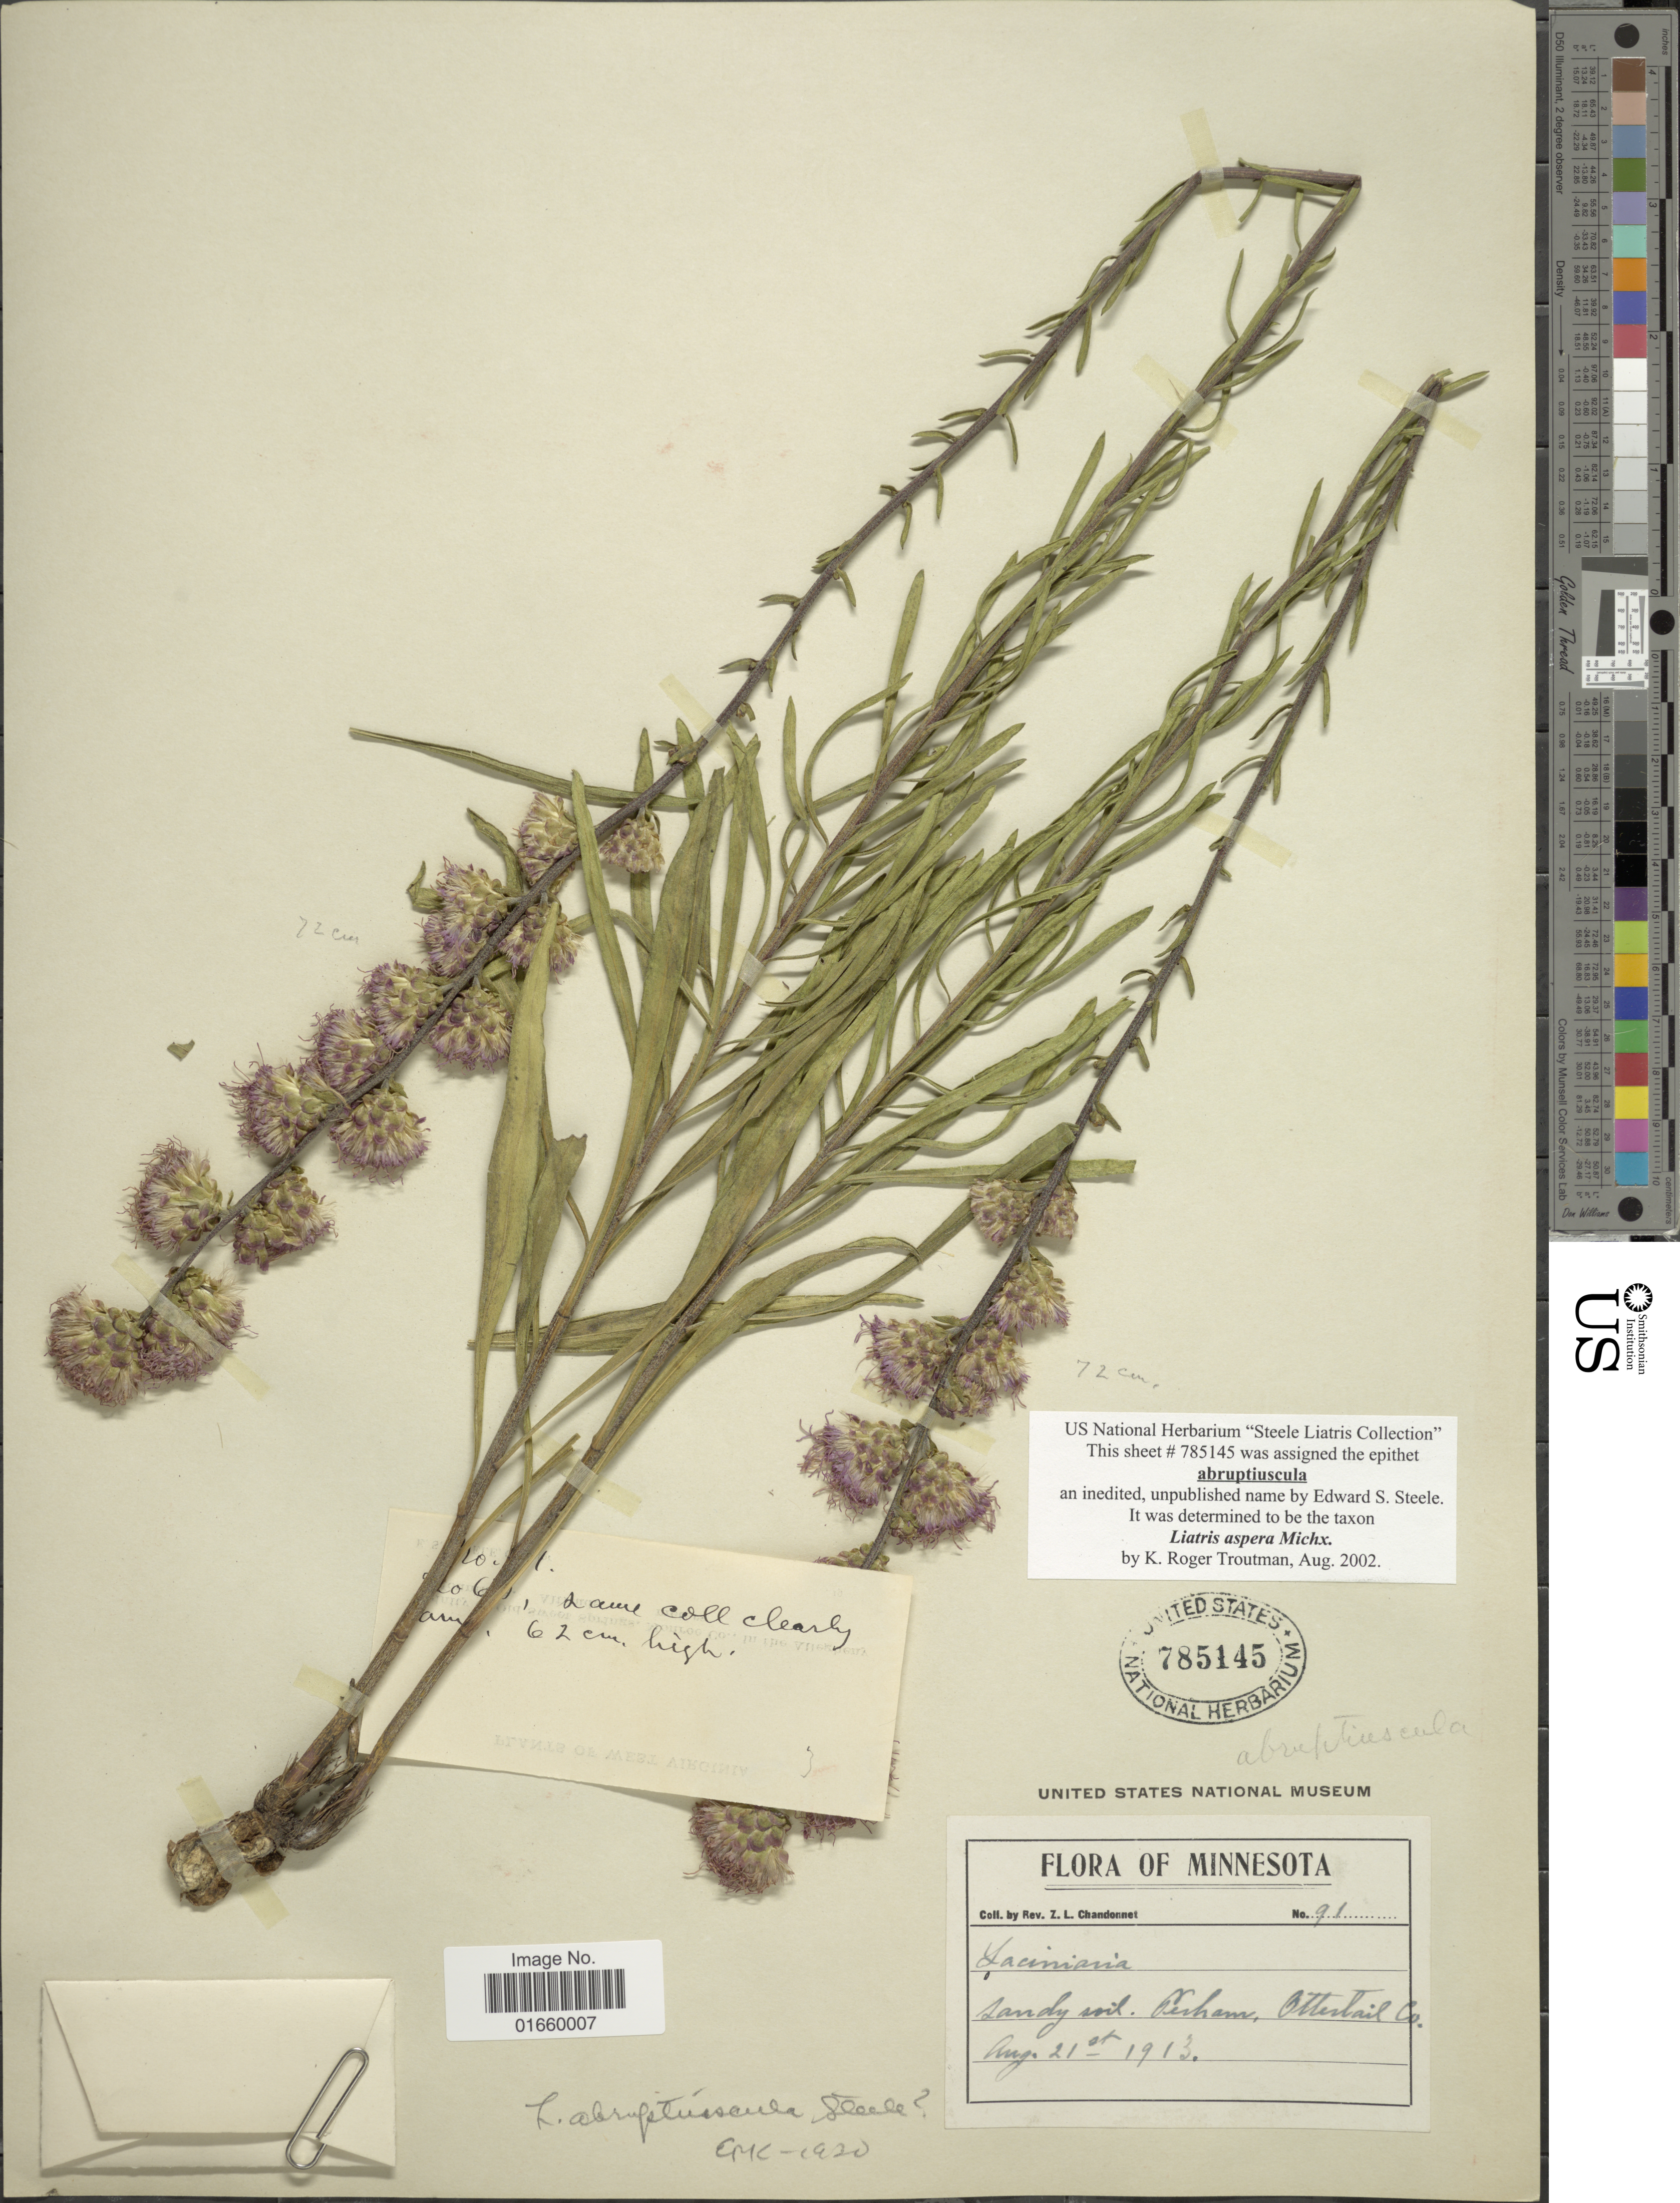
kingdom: Plantae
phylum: Tracheophyta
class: Magnoliopsida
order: Asterales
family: Asteraceae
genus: Liatris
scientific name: Liatris aspera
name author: Michx.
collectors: Z. Chandonnet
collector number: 91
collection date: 1913-08-21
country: United States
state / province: Minnesota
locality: Perham, Otter Tail. Co.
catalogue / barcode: US 785145